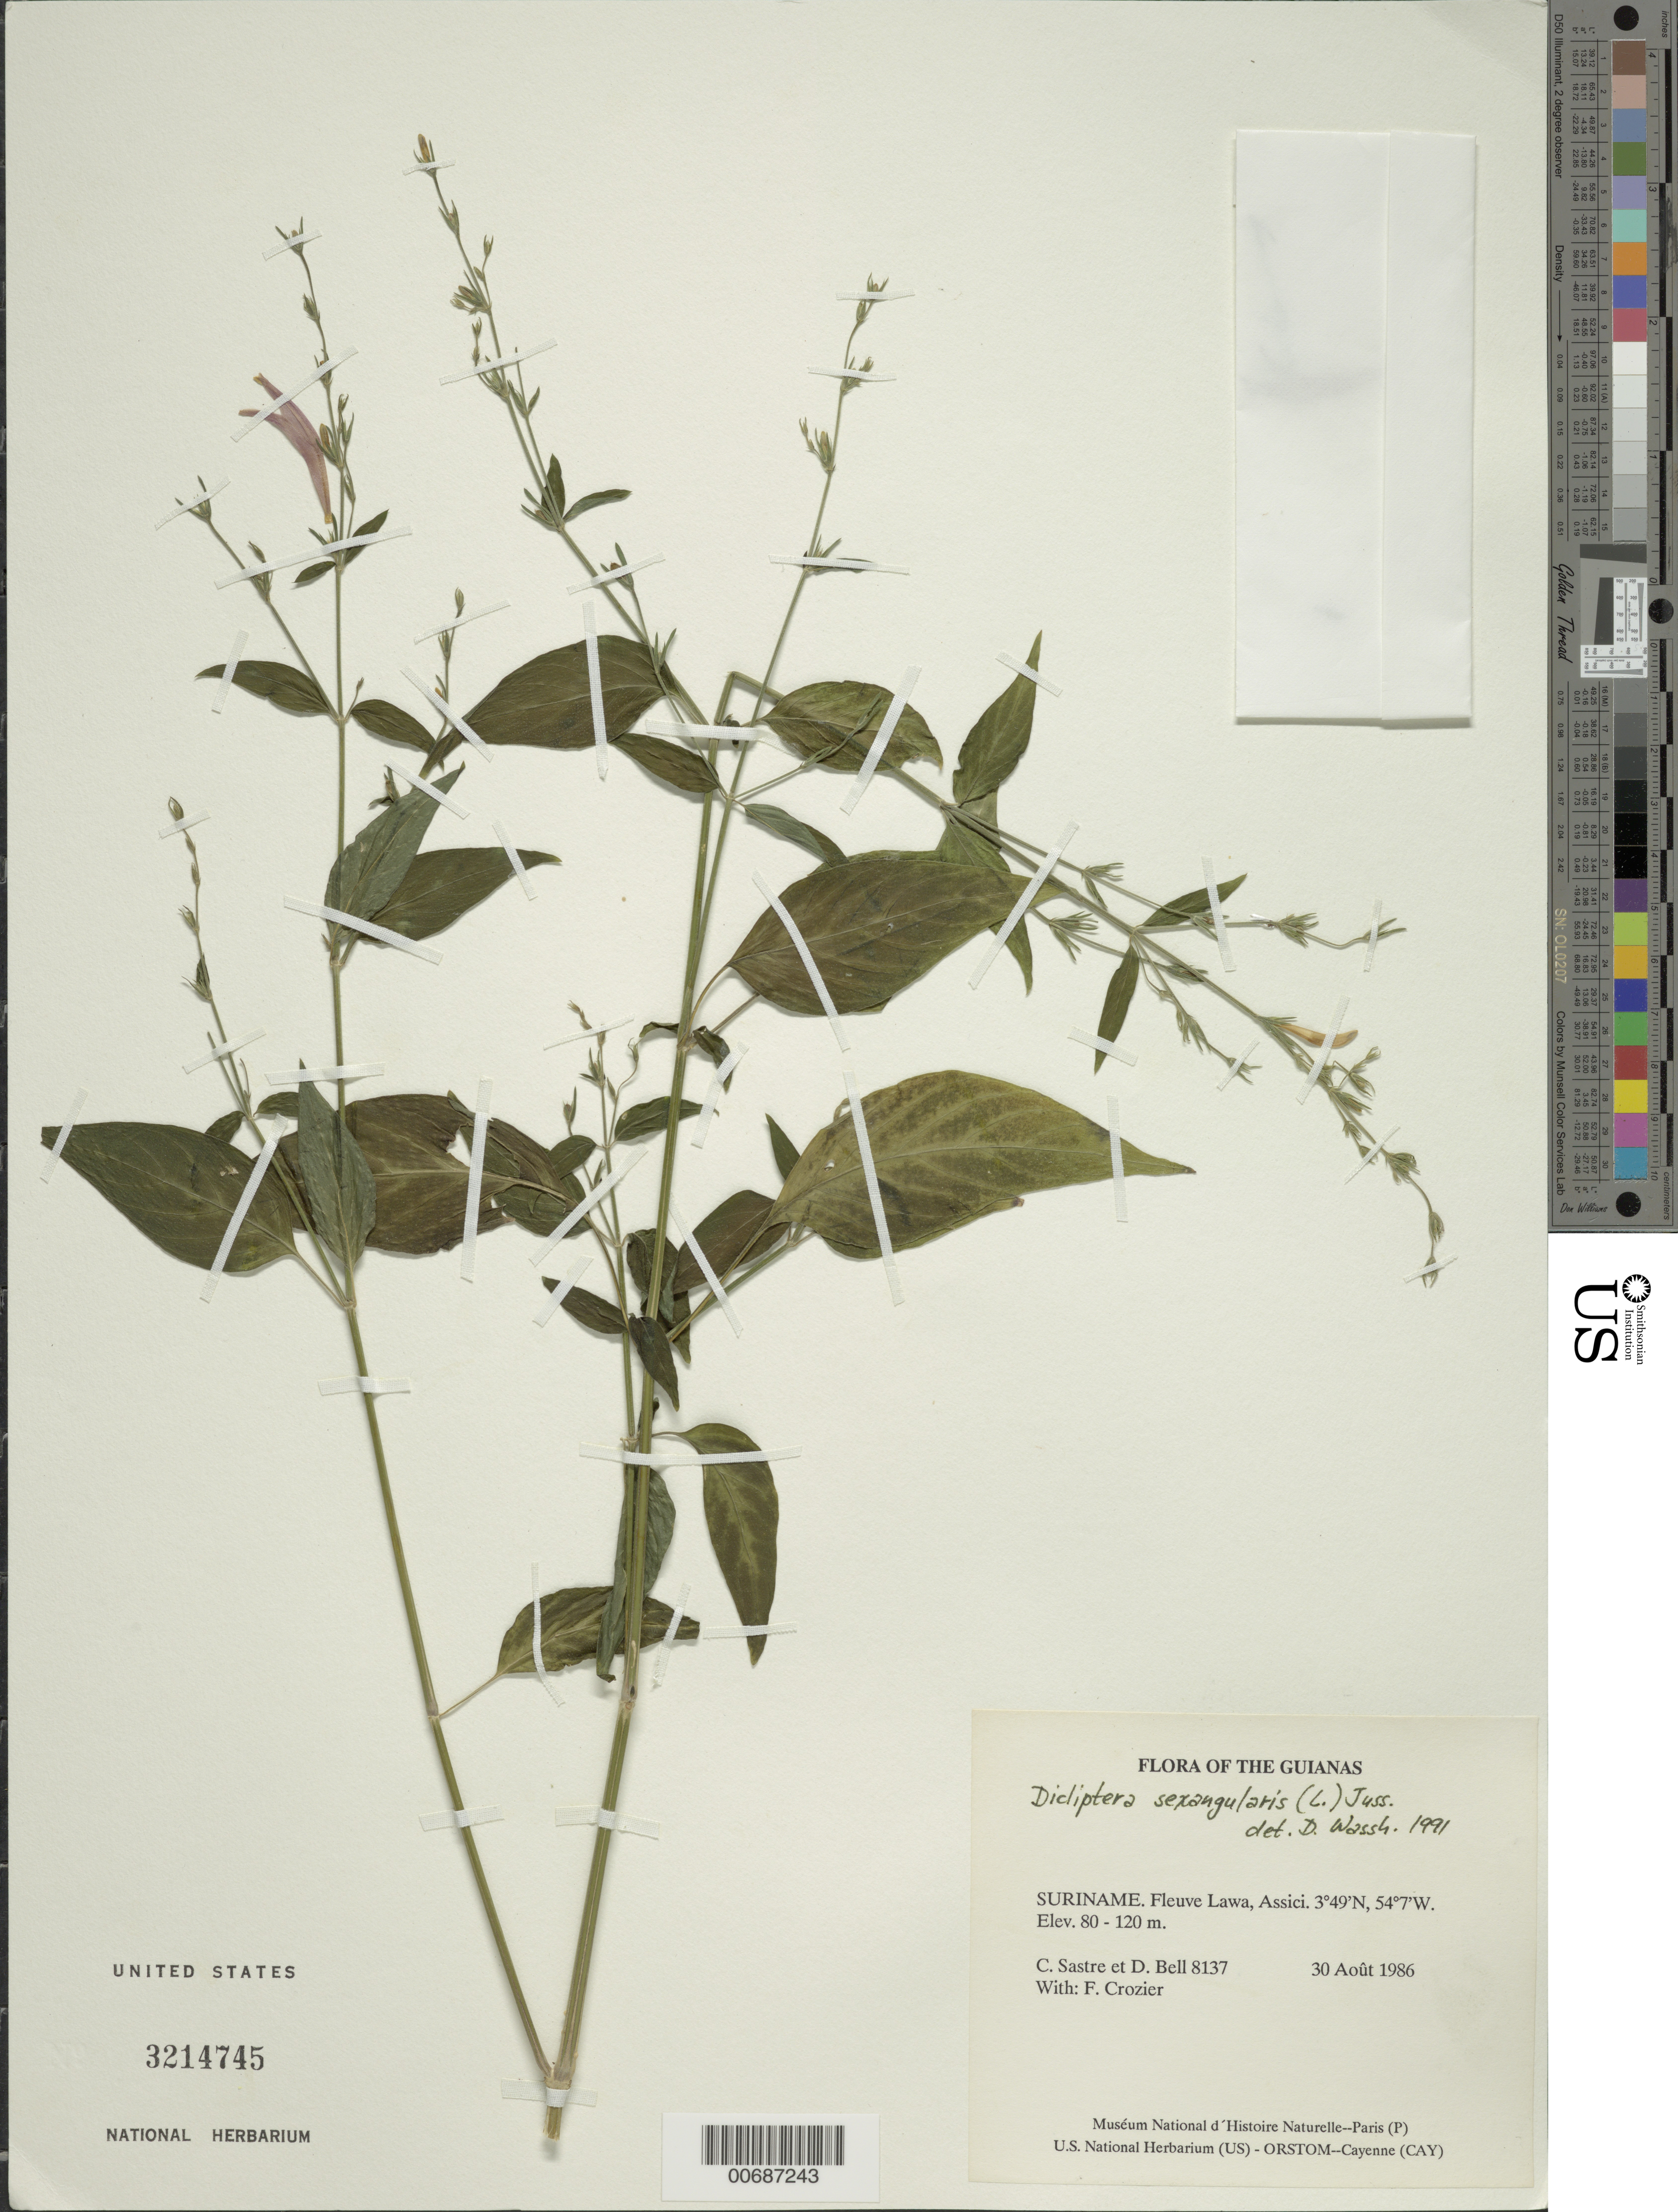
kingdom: Plantae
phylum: Tracheophyta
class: Magnoliopsida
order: Lamiales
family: Acanthaceae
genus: Dicliptera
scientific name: Dicliptera sexangularis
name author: (L.) Juss.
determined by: Wasshausen, Dieter C., (BOT), Smithsonian Institution - National Museum of Natural History (UNITED STATES)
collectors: C. H. L. Sastre, D. A. Bell & F. Crozier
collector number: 8137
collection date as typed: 30 August 1986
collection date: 1986-08-30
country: Suriname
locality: Fleuve Lawa, Assici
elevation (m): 80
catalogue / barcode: US 3214745